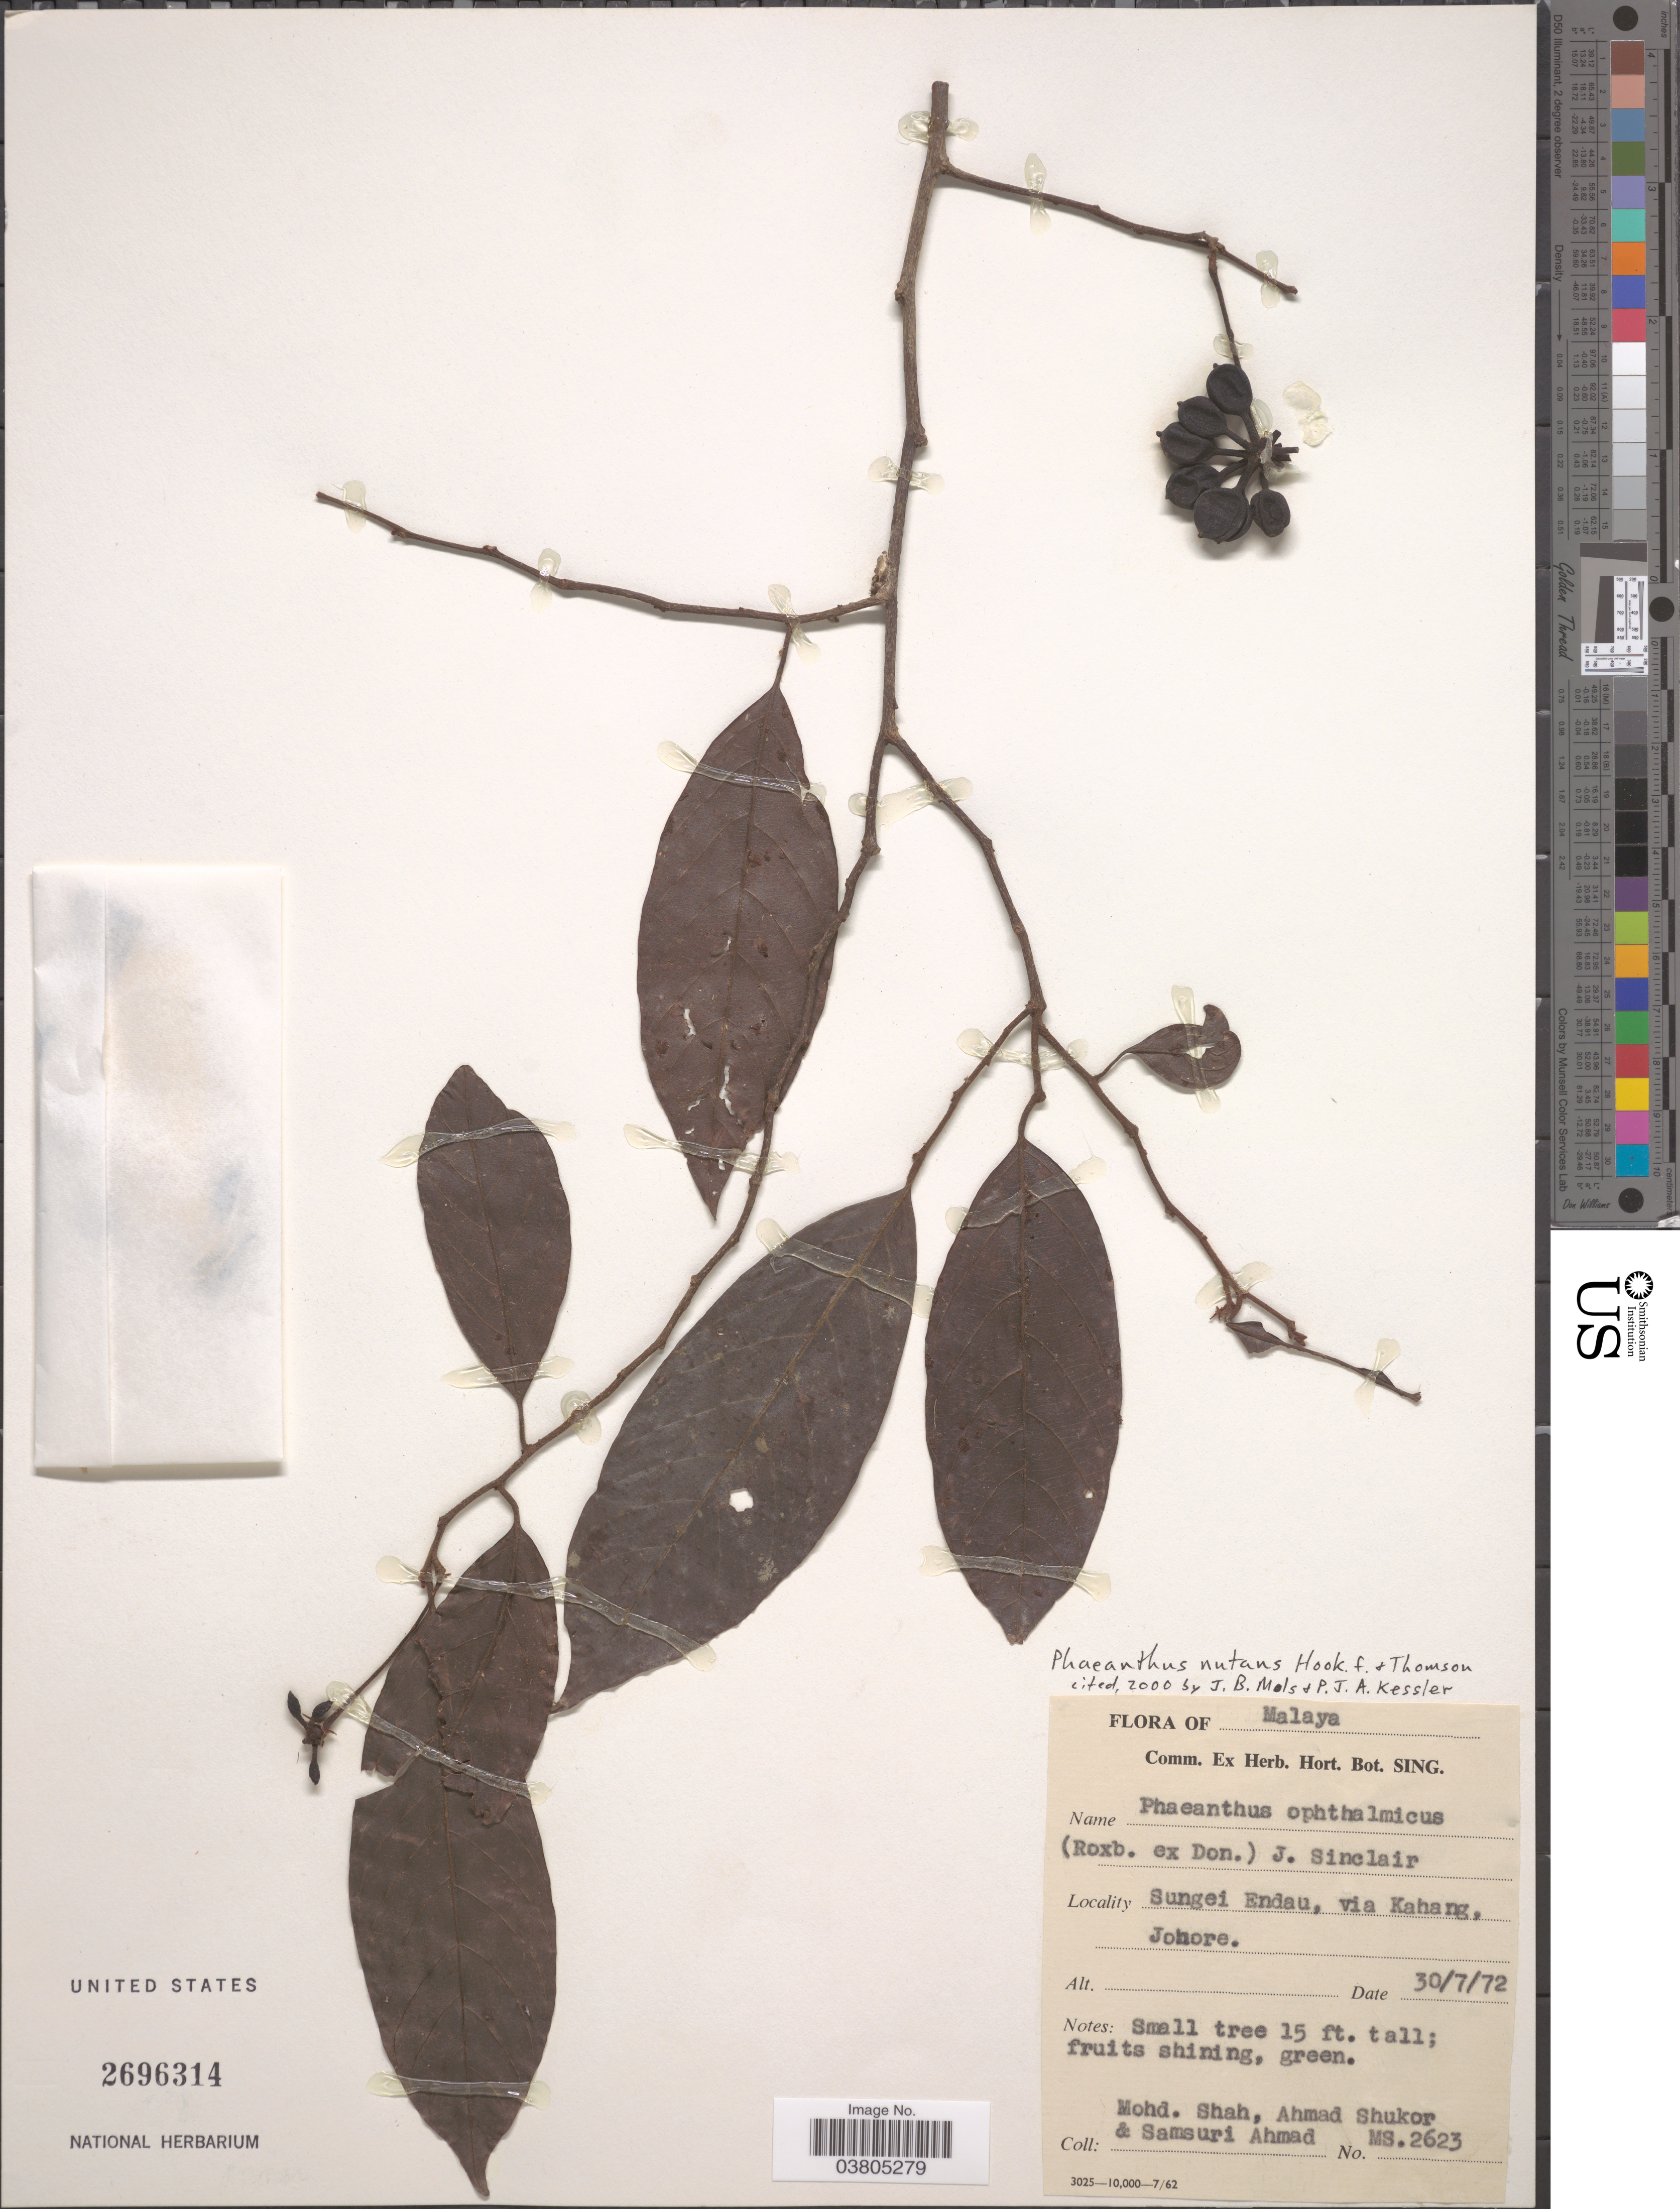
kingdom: Plantae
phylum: Tracheophyta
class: Magnoliopsida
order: Magnoliales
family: Annonaceae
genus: Phaeanthus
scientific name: Phaeanthus nutans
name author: Scheff.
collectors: M. Shah, A. Shukor & S. Ahmad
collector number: MS 2623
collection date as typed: Transcribed d/m/y: 30/7/72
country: Malaysia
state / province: Johor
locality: Malaya. Sungei Endau, via Kahang.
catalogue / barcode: US 2696314